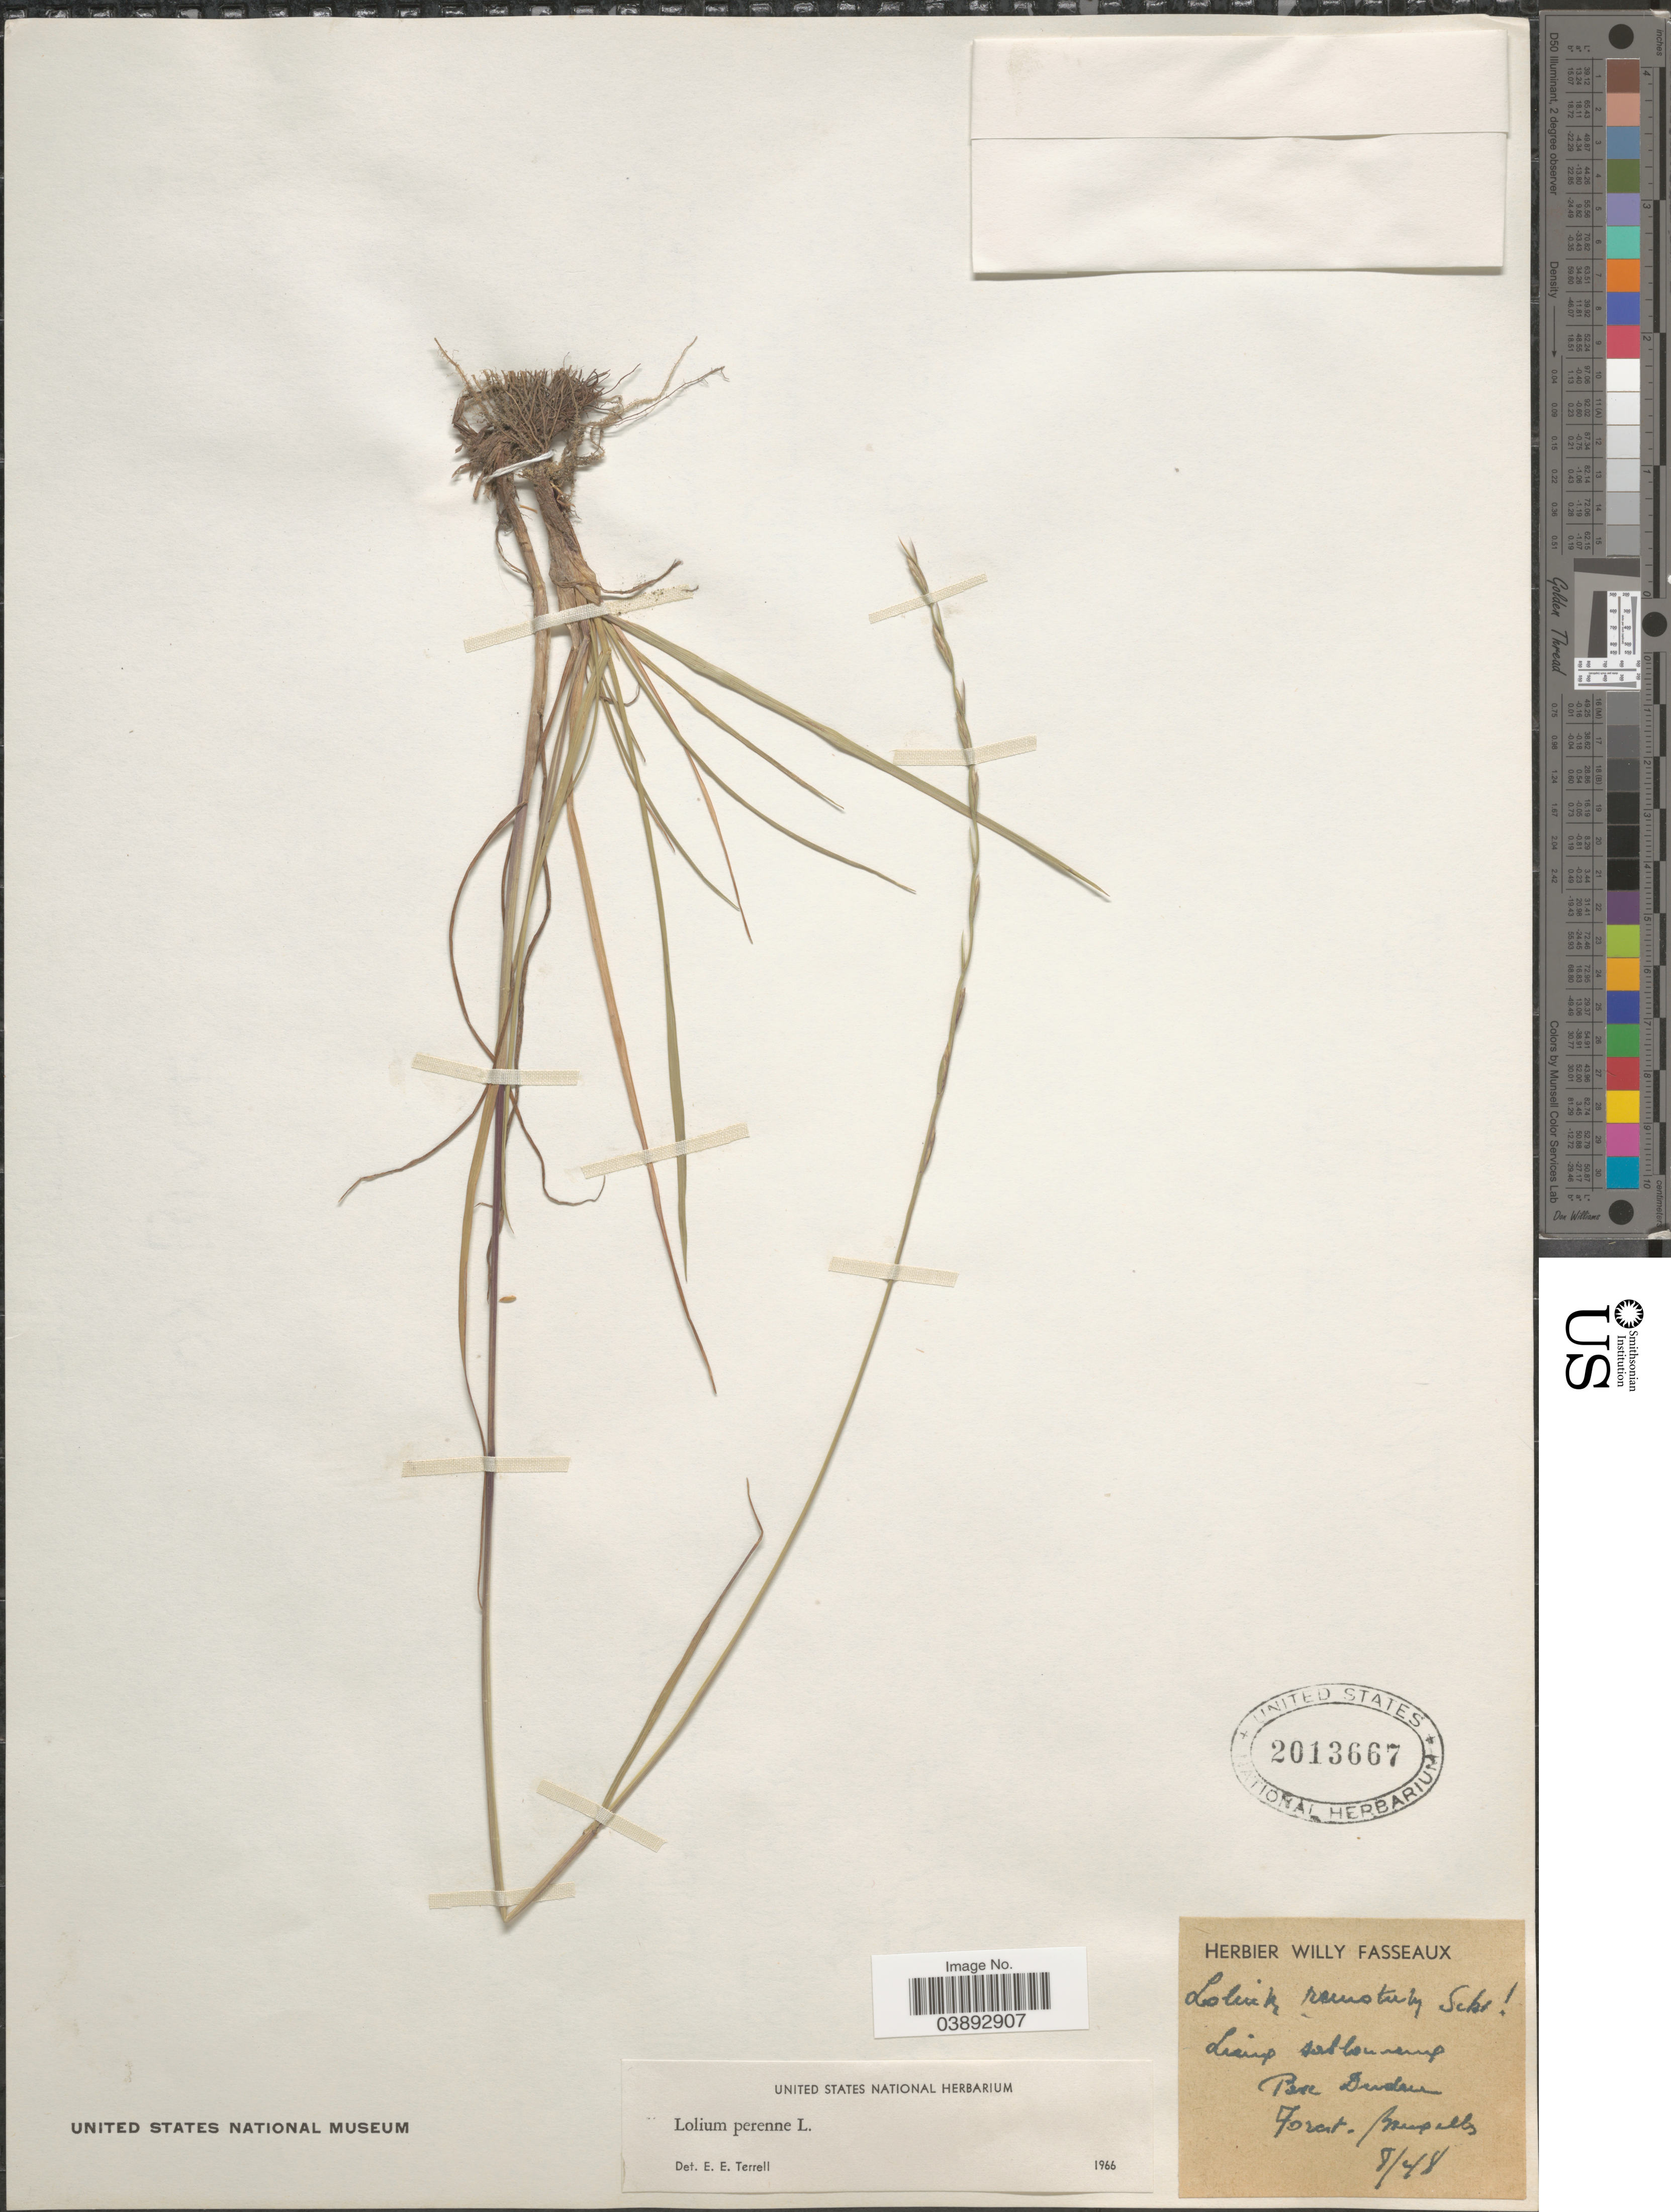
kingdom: Plantae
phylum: Tracheophyta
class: Liliopsida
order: Poales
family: Poaceae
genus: Lolium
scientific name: Lolium perenne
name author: L.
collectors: Ex herb. Willy Fasseaux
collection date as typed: Transcribed d/m/y: /8/48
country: Belgium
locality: Lieux [illegible text]. Bore derdeur Forest. Bruxels.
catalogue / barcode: US 2013667